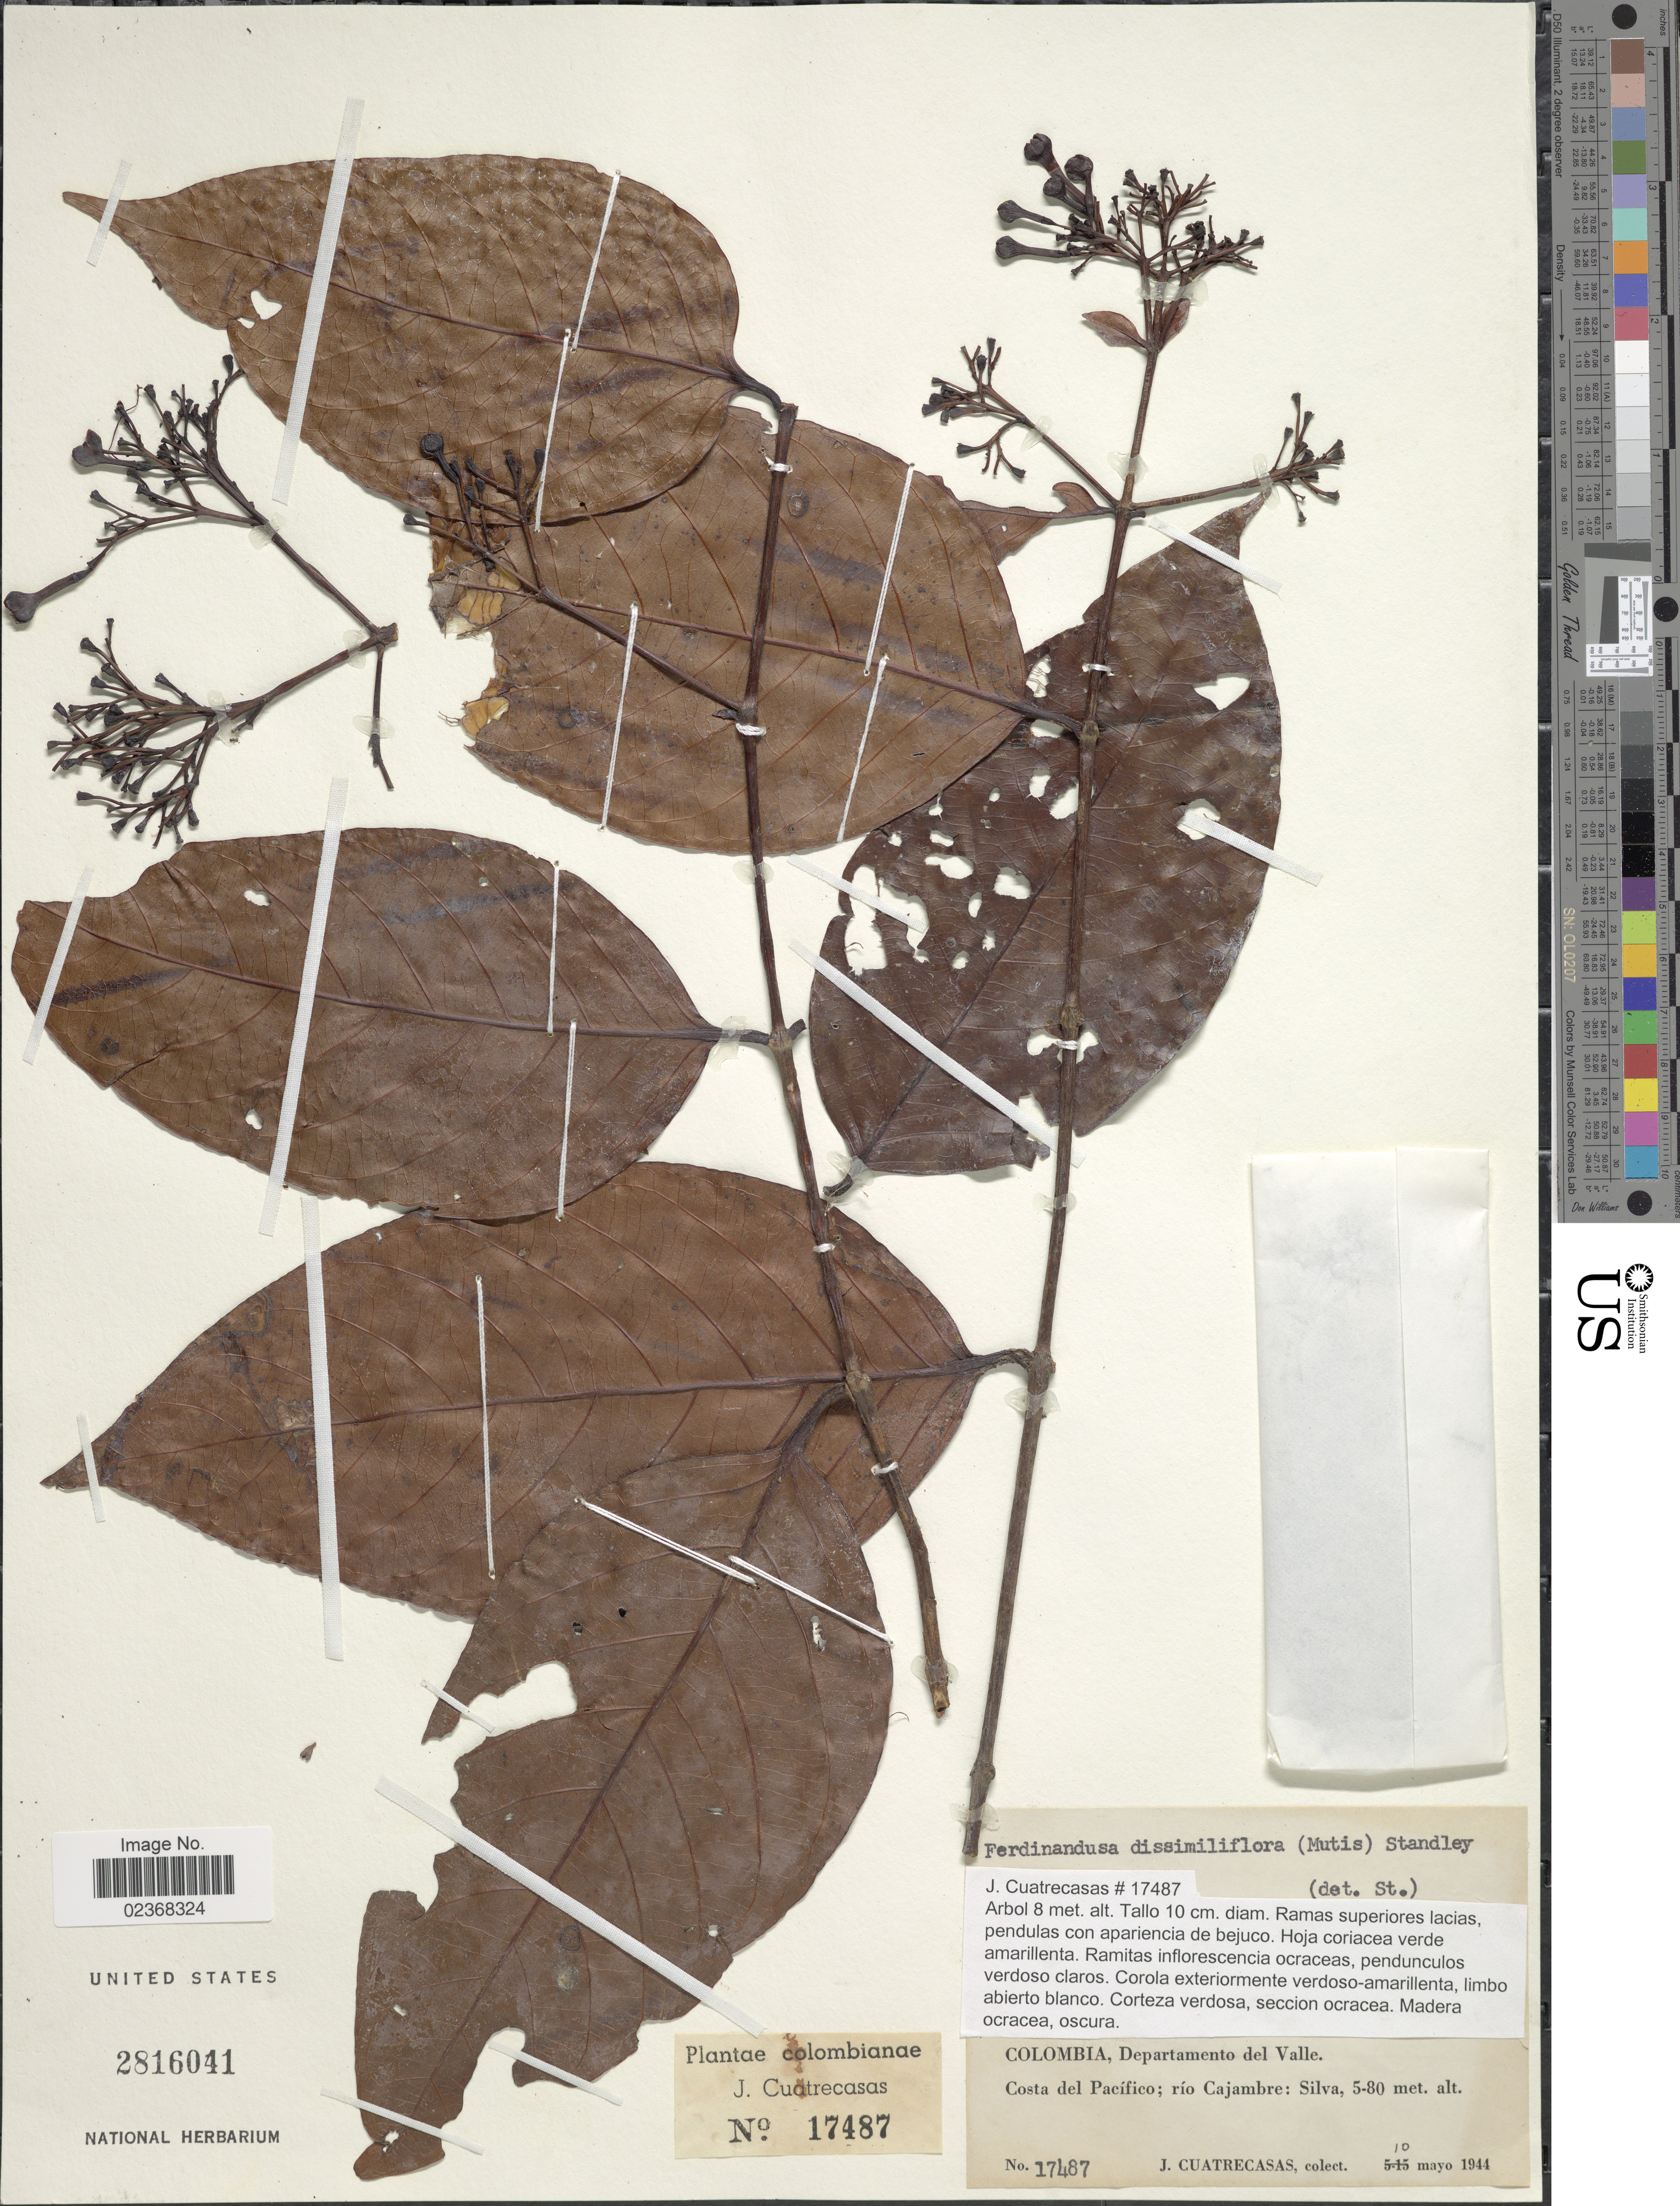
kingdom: Plantae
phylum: Tracheophyta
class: Magnoliopsida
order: Gentianales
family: Rubiaceae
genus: Ferdinandusa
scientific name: Ferdinandusa dissimiliflora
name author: (Mutis ex Humb.) Standl.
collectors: J. Cuatrecasas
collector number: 17487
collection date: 1944-05-10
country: Colombia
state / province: Valle del Cauca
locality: Departamento del Valle, Colombia, Costa del Pacifico, rio Cajambre: Silva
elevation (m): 5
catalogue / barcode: US 2816041